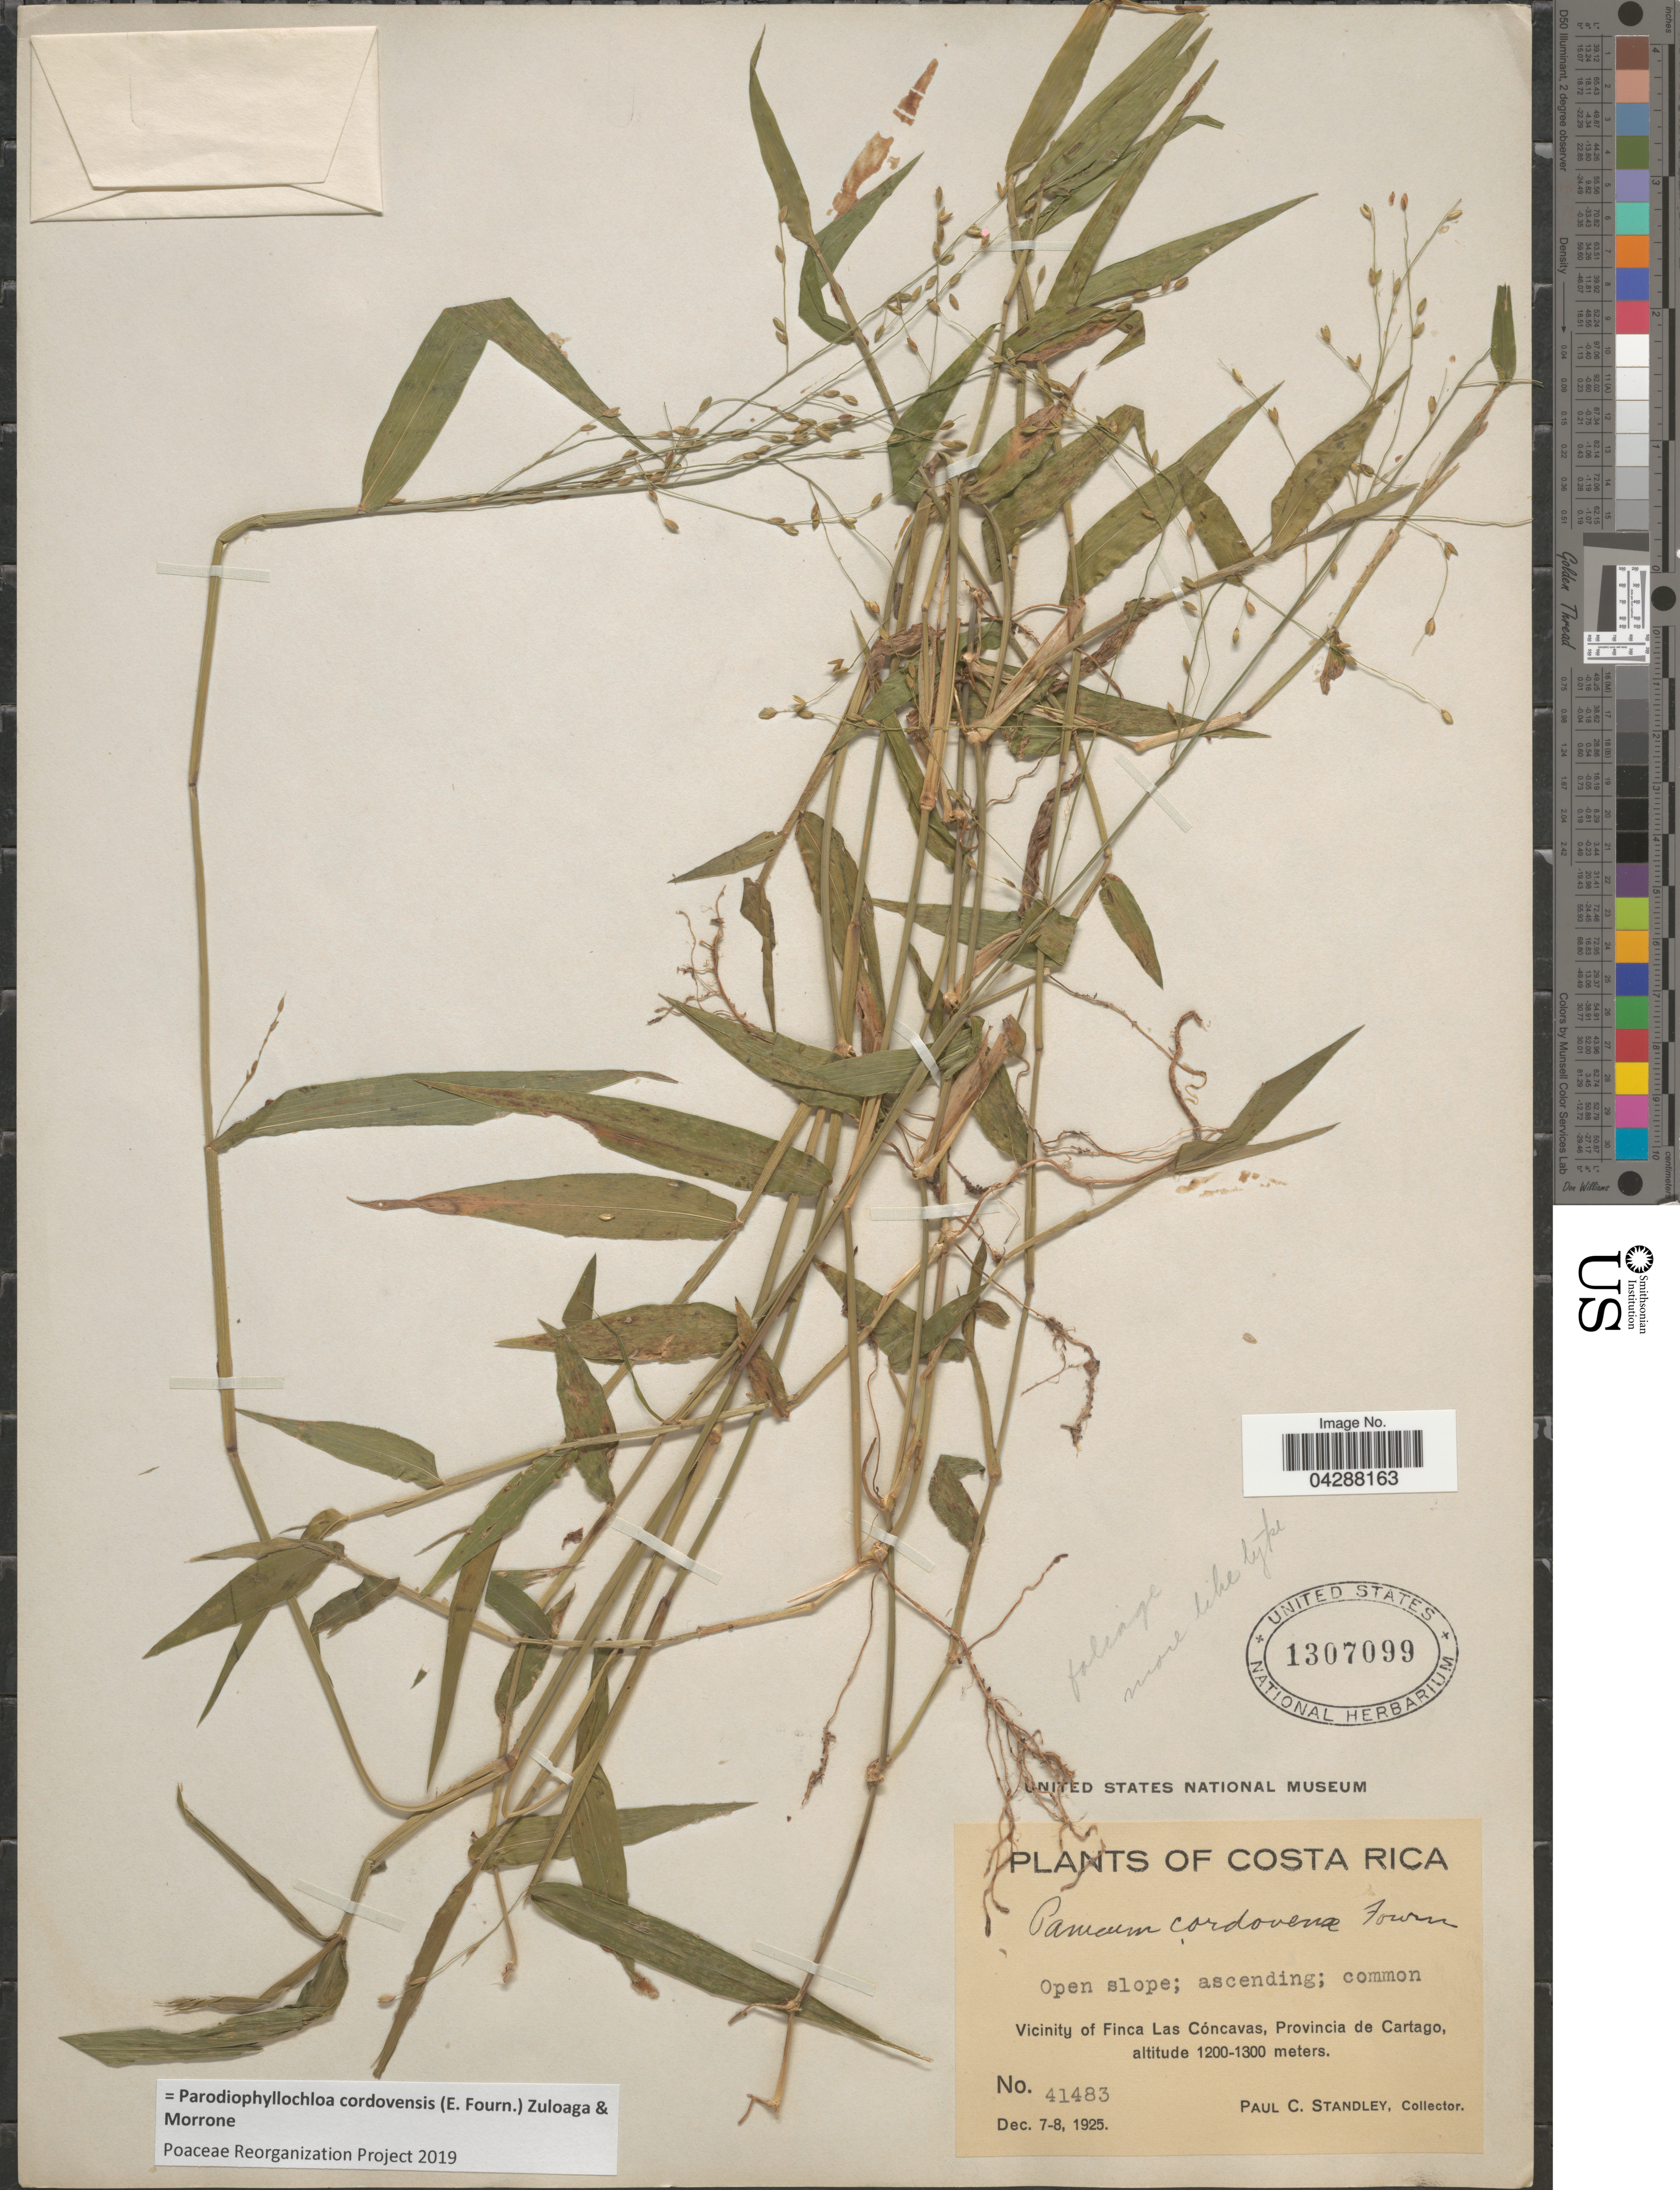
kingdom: Plantae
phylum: Tracheophyta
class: Liliopsida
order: Poales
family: Poaceae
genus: Parodiophyllochloa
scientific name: Parodiophyllochloa cordovensis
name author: (E. Fourn.) Zuloaga & Morrone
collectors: P. C. Standley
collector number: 41483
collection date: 1925-12-07/1925-12-08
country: Costa Rica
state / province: Cartago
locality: Vicinity of Finca Las Cóncavas.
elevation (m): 1200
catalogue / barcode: US 1307099